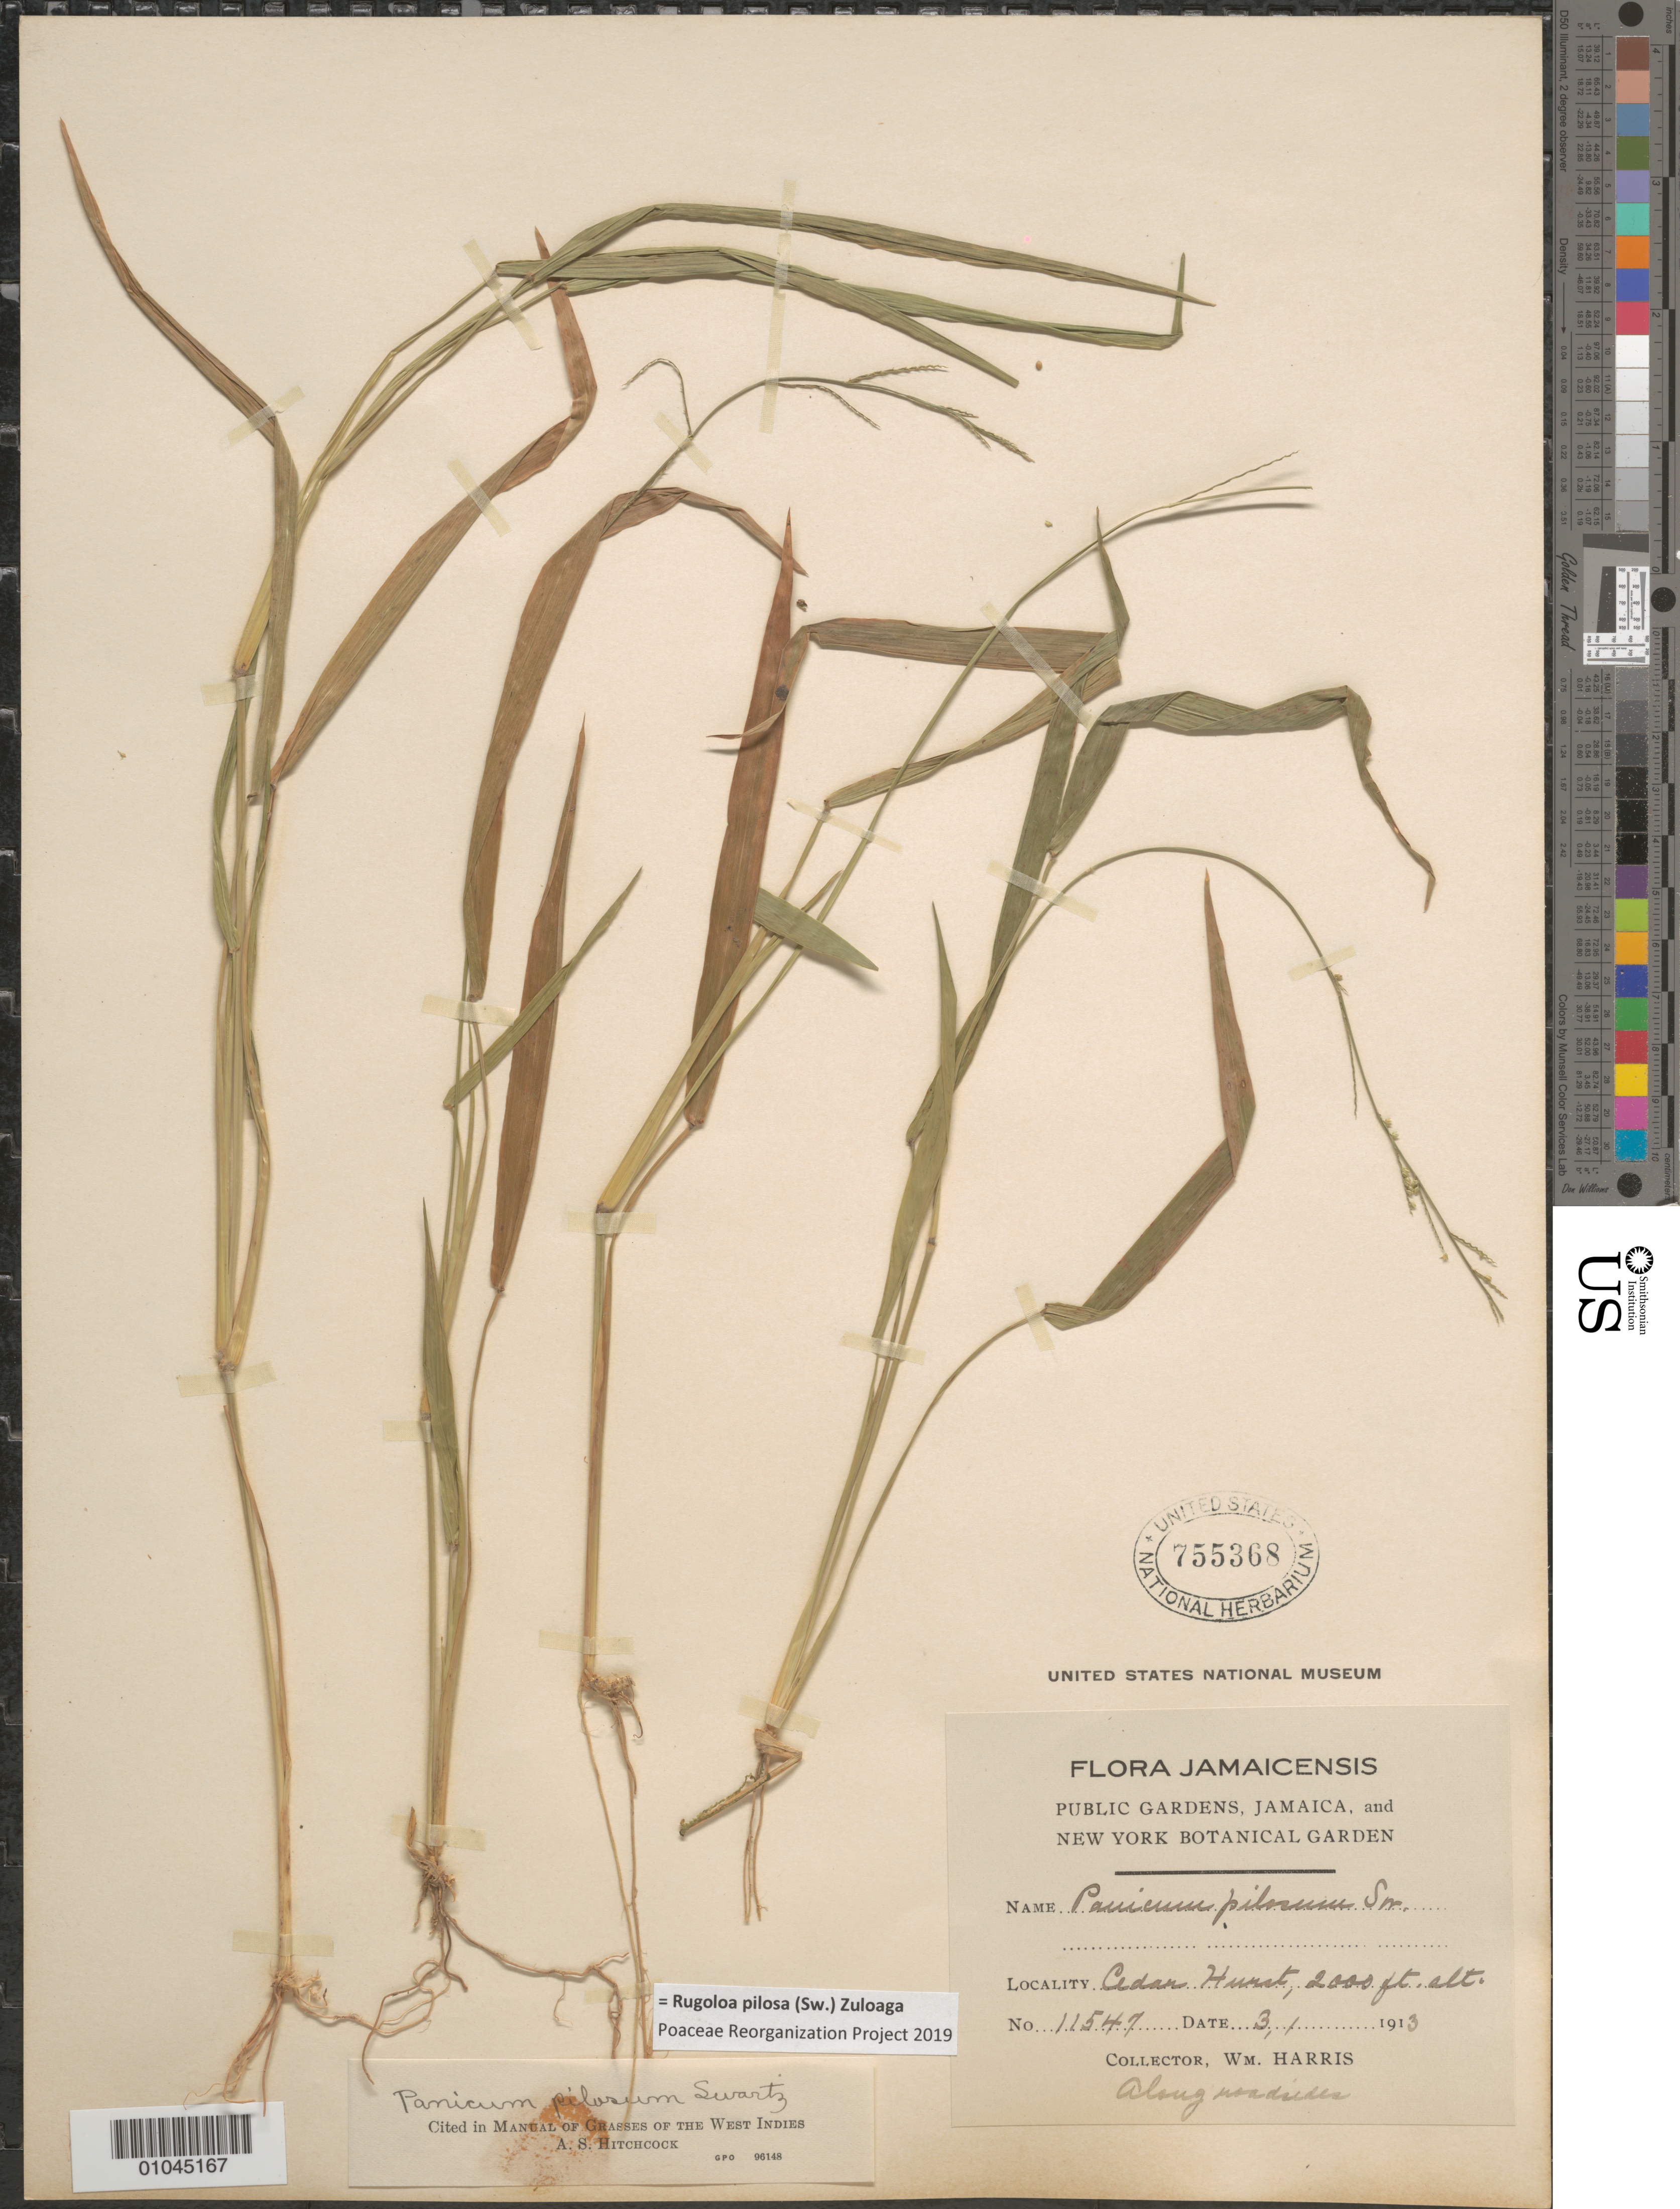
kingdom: Plantae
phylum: Tracheophyta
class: Liliopsida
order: Poales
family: Poaceae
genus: Panicum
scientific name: Panicum pilosum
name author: Sw.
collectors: W. Harris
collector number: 11547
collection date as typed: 03 Jan 1913 or 01 Mar 1913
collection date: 1913-01-03 or 1913-03-01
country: Jamaica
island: Jamaica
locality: Cedar Hurst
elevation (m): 610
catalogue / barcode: US 755368